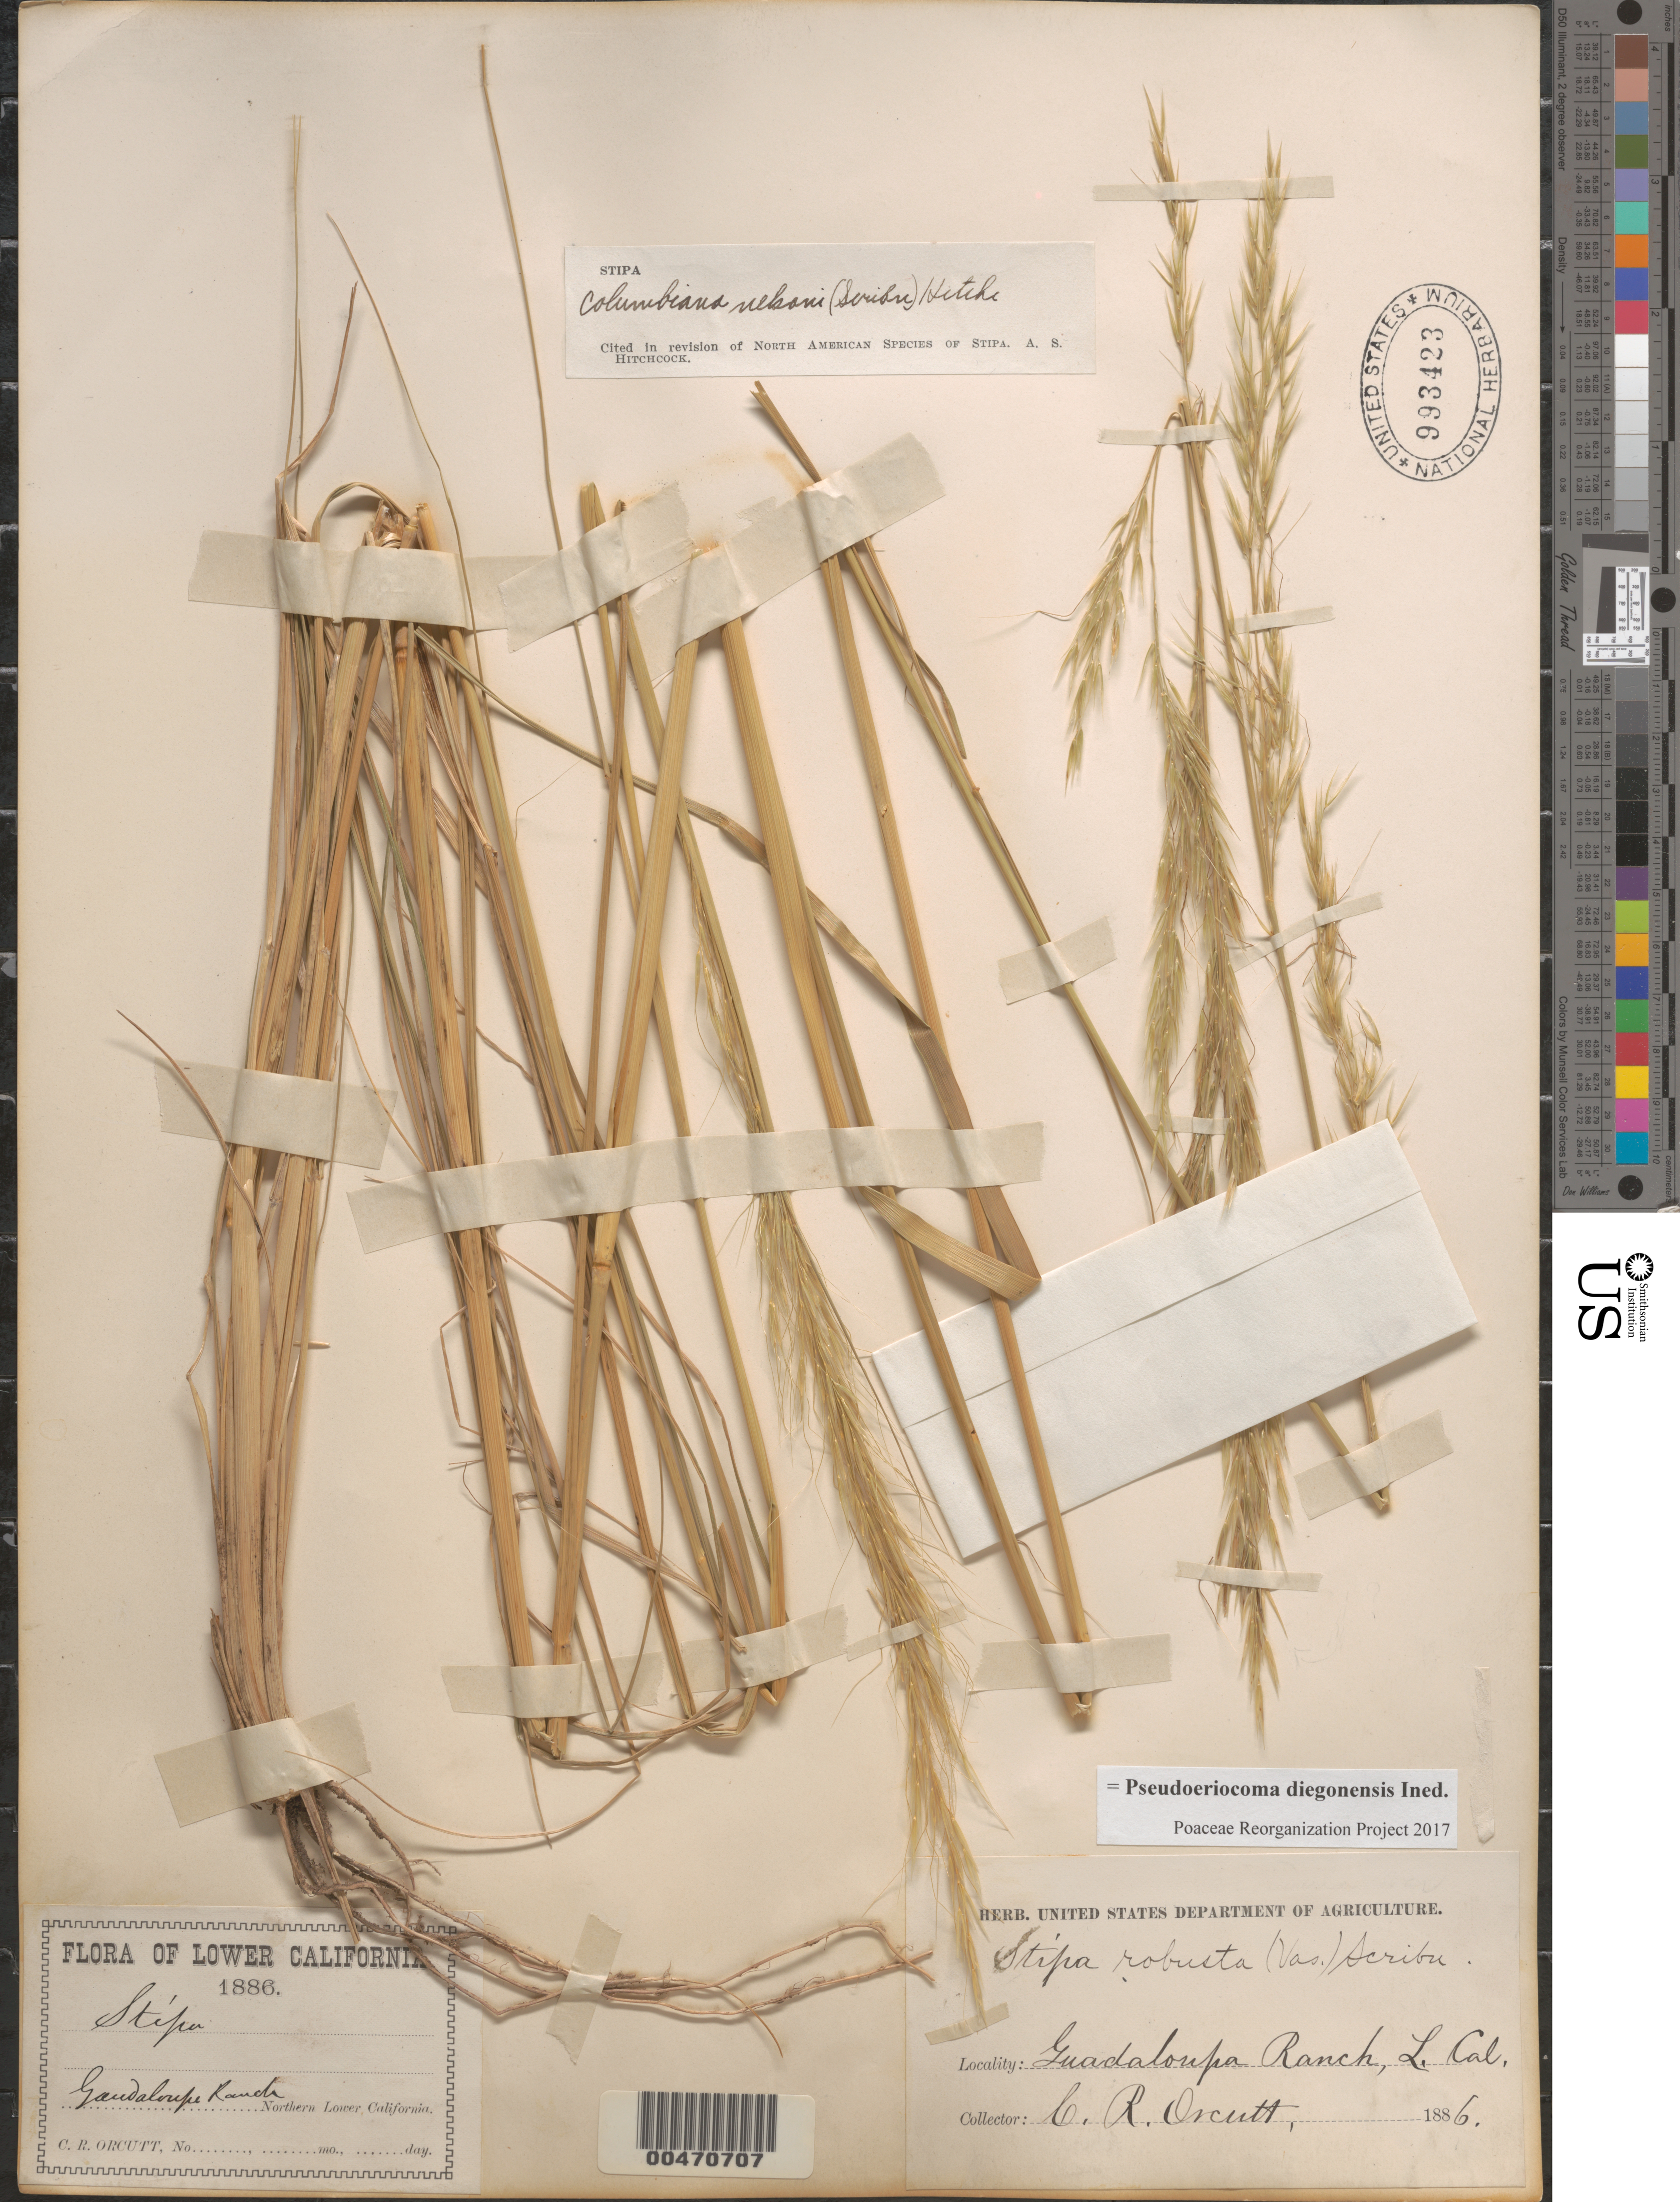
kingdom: Plantae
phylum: Tracheophyta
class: Liliopsida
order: Poales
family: Poaceae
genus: Pseudoeriocoma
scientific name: Pseudoeriocoma diegonensis ined.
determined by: Poaceae Reorganization Project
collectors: C. R. Orcutt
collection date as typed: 1886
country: Mexico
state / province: Baja California Norte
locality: Guadaloupe Ranch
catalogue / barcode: US 993423